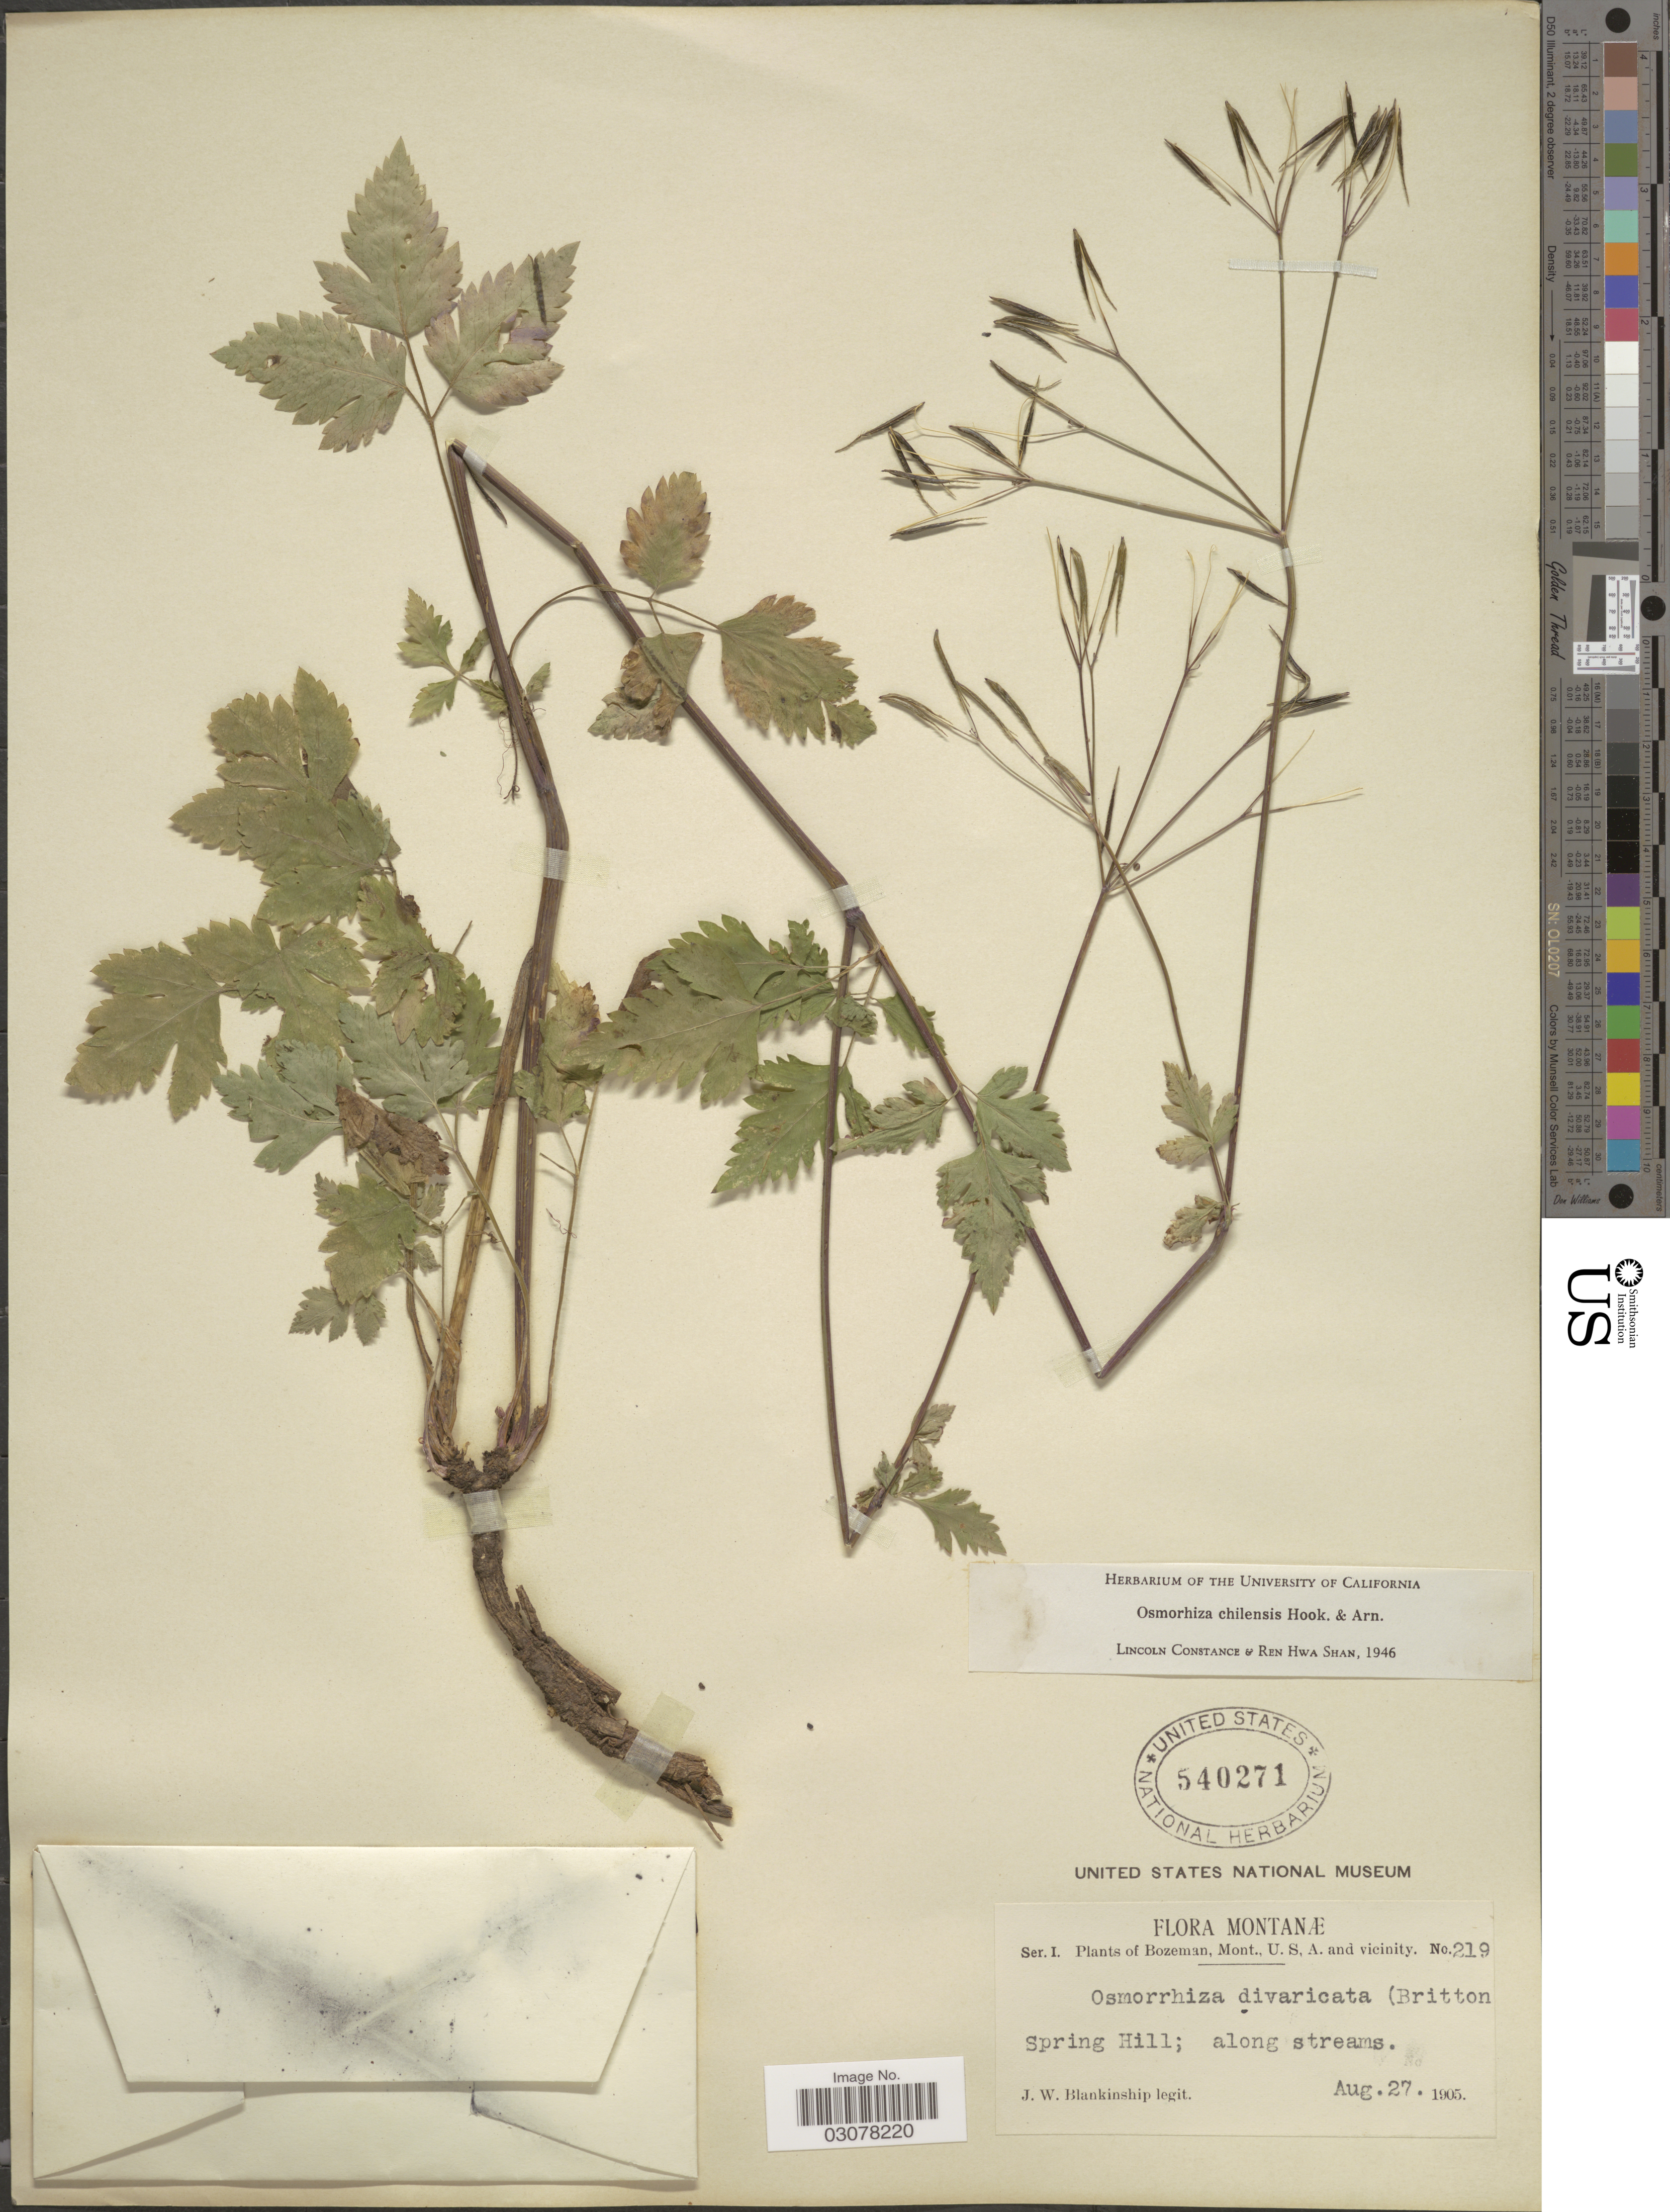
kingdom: Plantae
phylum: Tracheophyta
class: Magnoliopsida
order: Apiales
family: Apiaceae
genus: Osmorhiza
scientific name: Osmorhiza chilensis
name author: Hook. & Arn.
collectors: J. W. Blankinship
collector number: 219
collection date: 1905-08-27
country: United States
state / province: Montana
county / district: Gallatin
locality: Bozeman, Spring Hill.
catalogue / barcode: US 540271